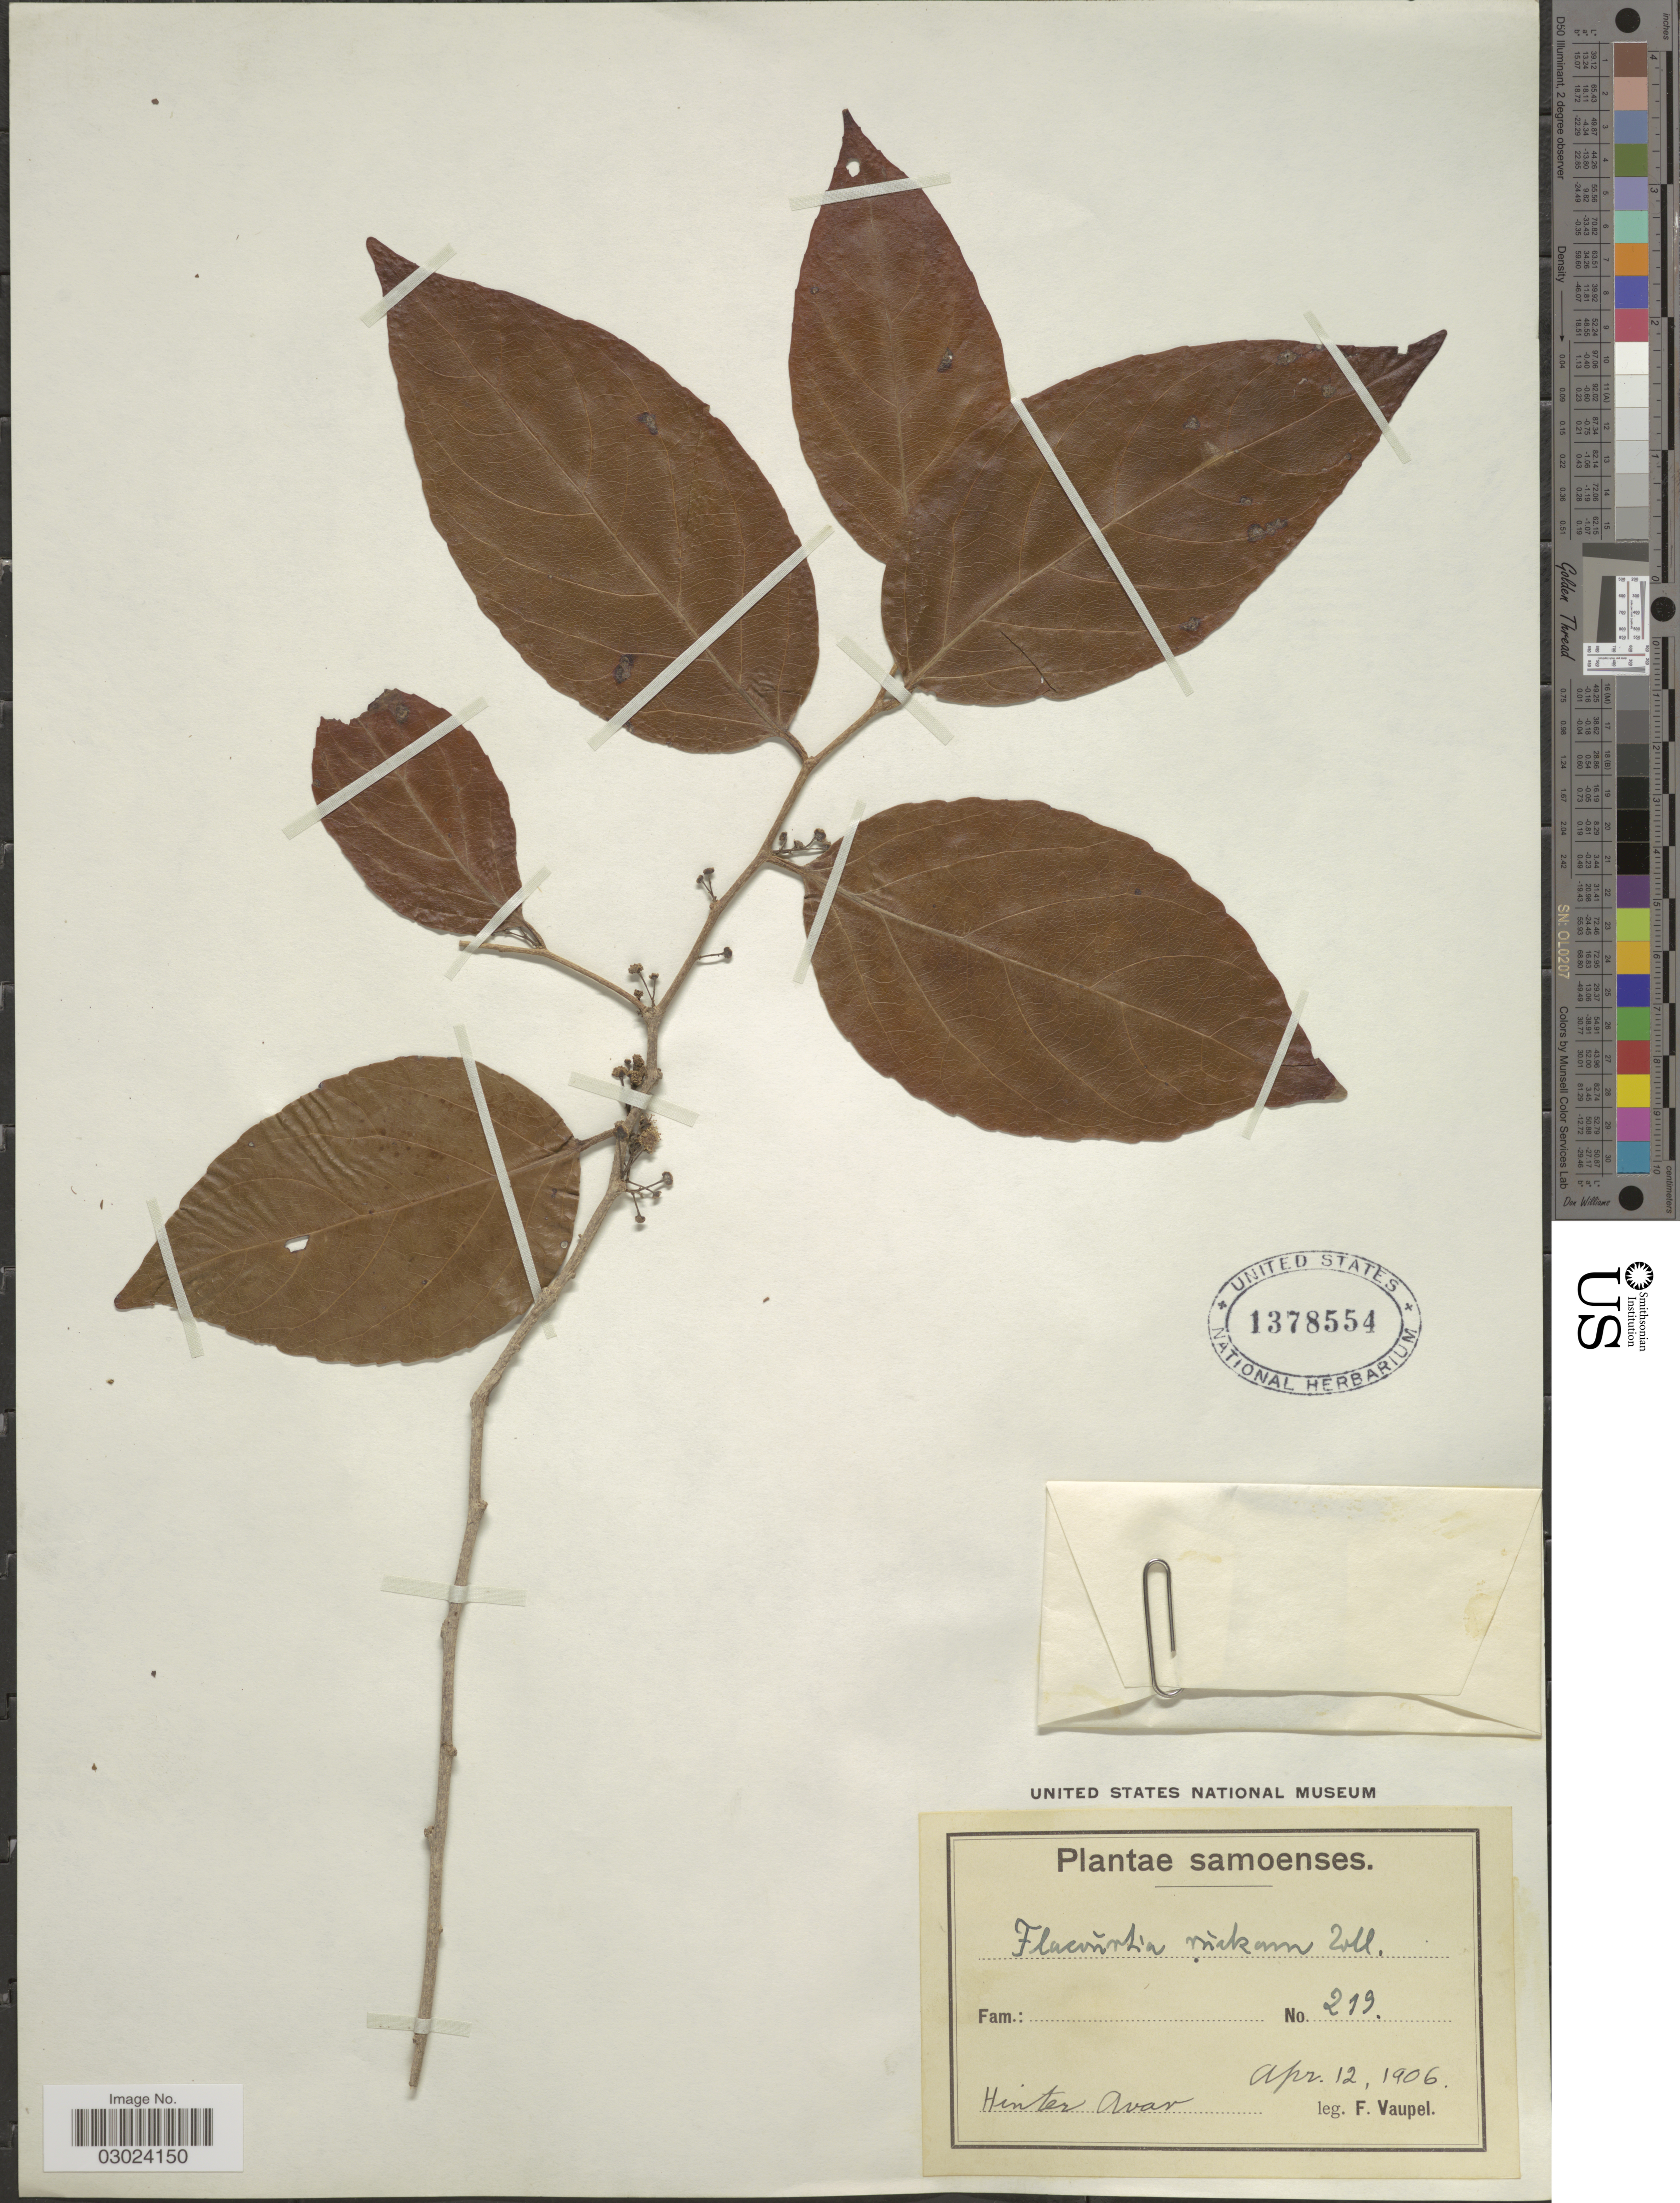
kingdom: Plantae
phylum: Tracheophyta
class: Magnoliopsida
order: Malpighiales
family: Salicaceae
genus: Flacourtia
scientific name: Flacourtia rukam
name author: Zoll. & Moritzi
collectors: F. Vaupel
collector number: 219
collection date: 1906-04-12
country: Samoa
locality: Samoenses. Hinter Avar. [unsure placement]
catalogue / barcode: US 1378554